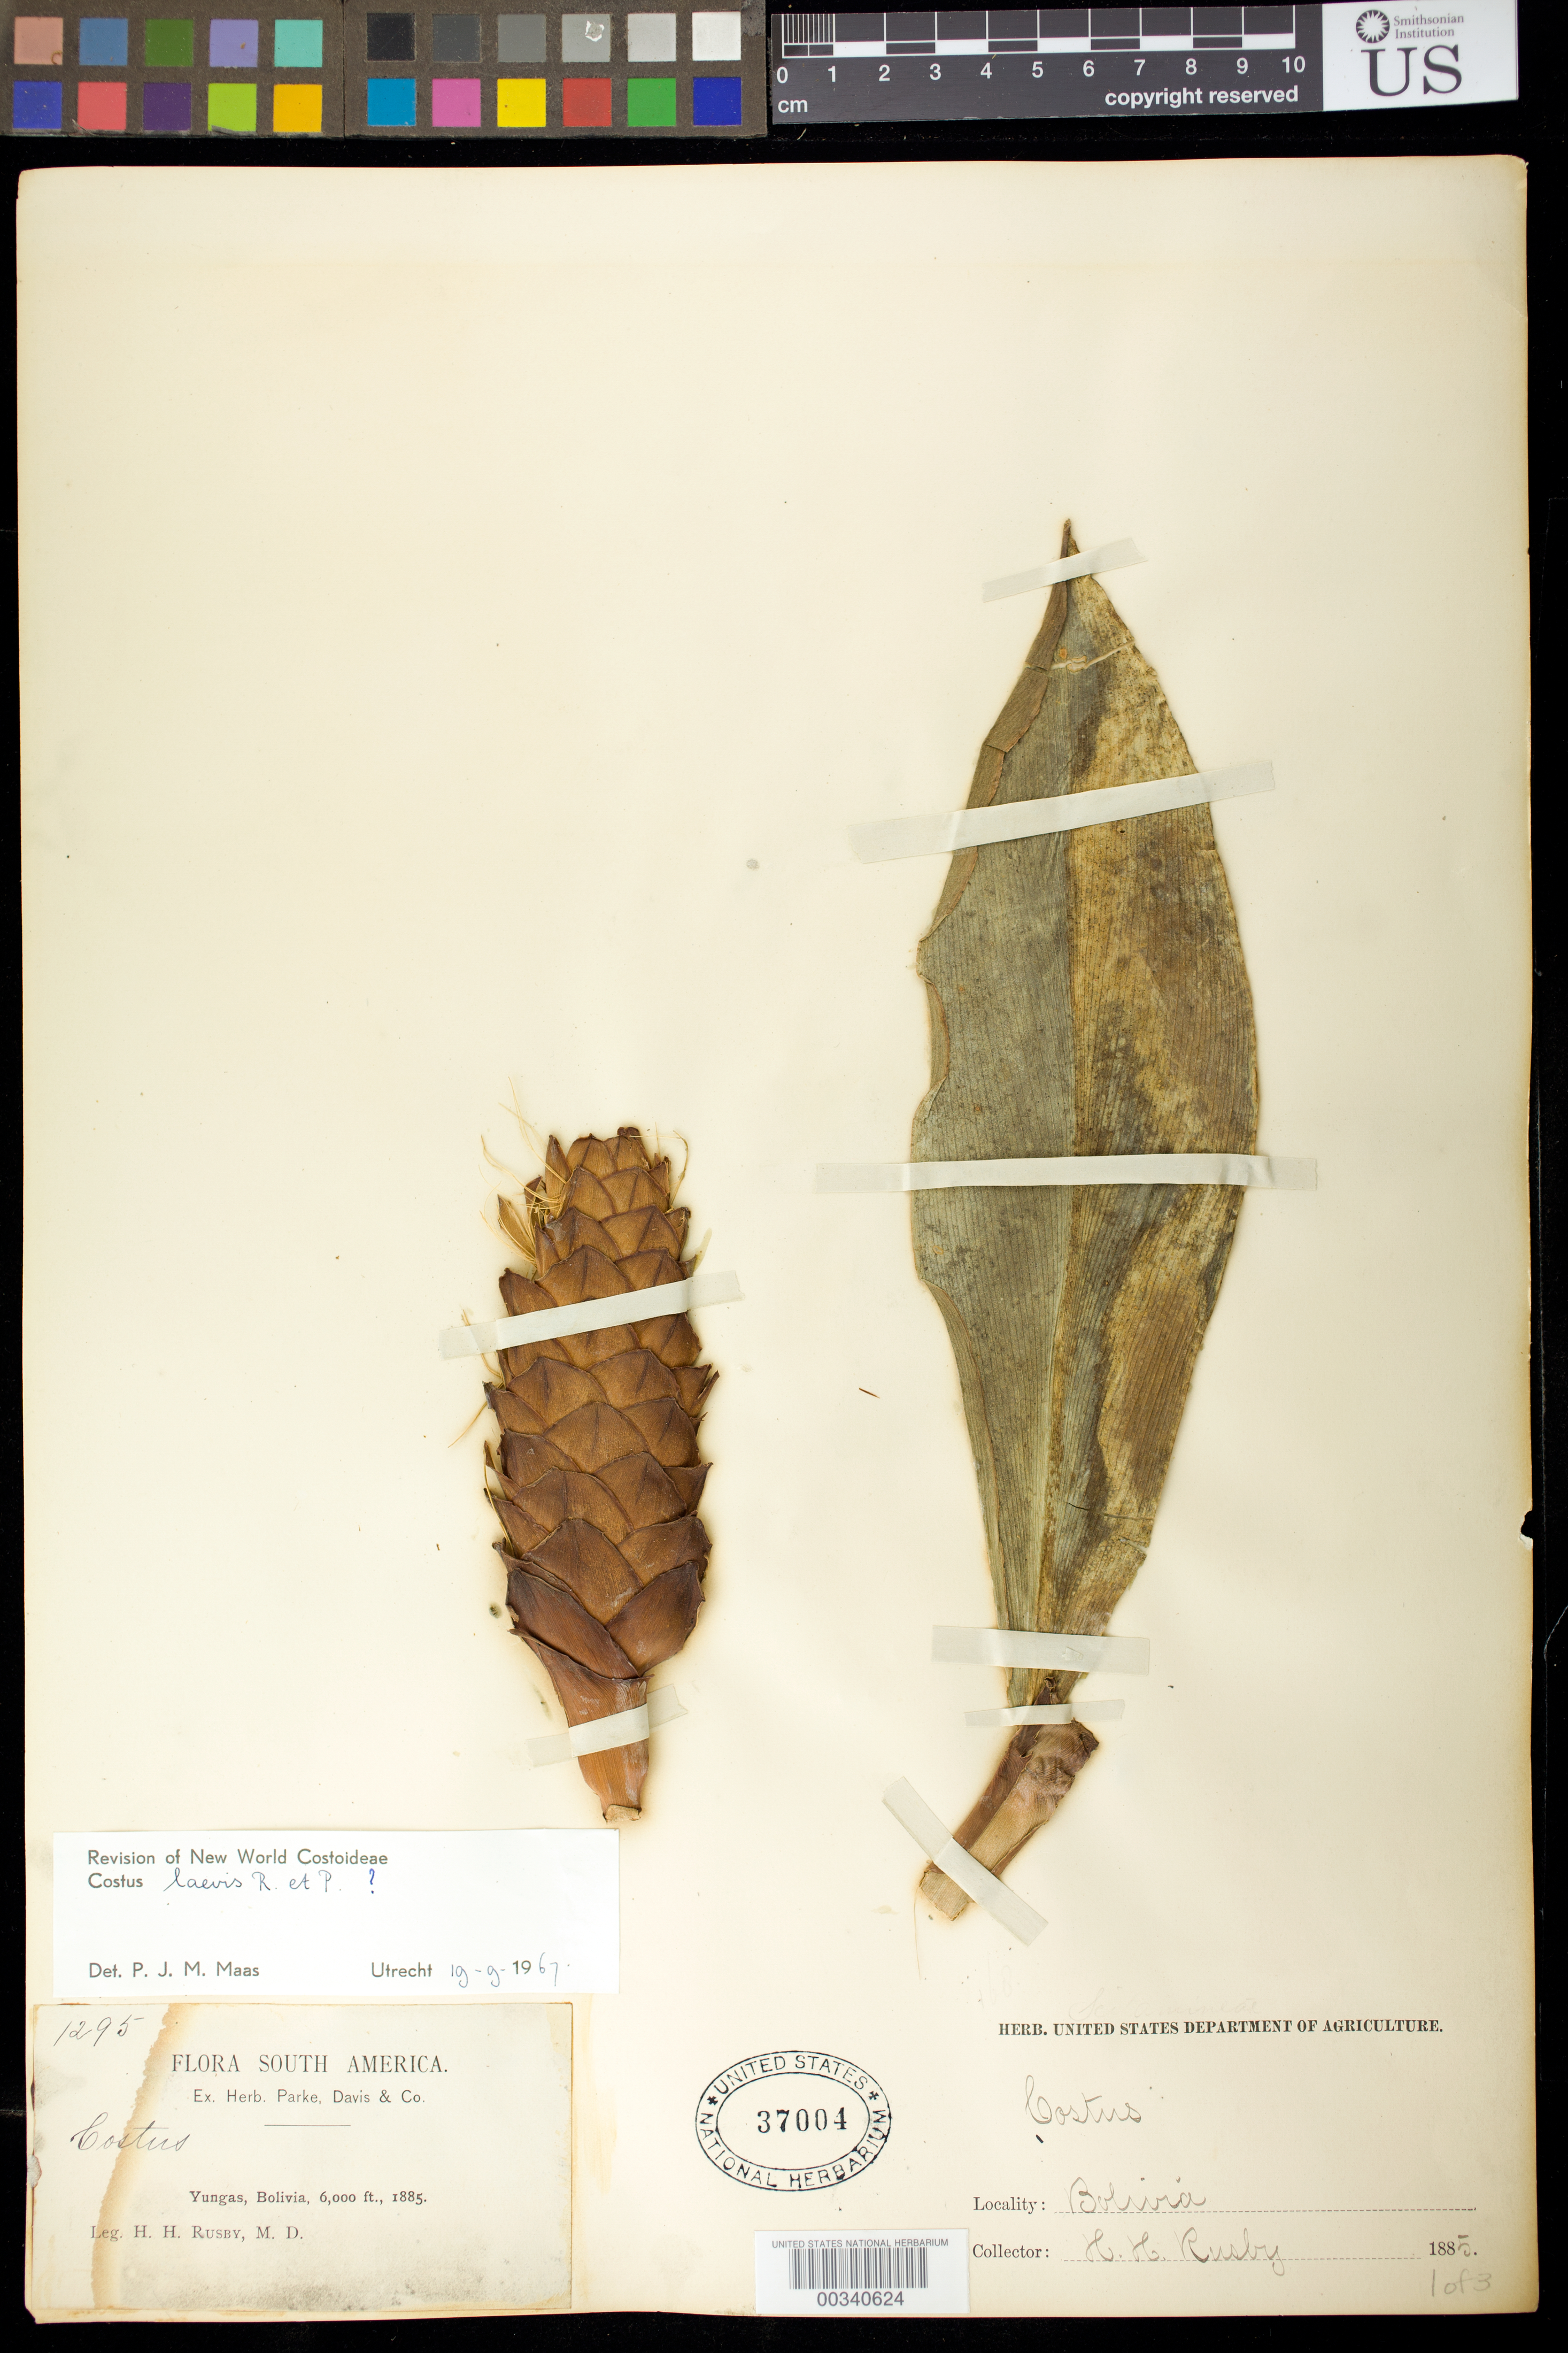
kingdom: Plantae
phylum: Tracheophyta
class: Liliopsida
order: Zingiberales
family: Costaceae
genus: Costus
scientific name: Costus laevis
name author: Ruiz & Pav.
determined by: Maas, Paul J. M.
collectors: H. H. Rusby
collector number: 1295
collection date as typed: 1885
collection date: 1885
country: Bolivia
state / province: La Paz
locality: Yungas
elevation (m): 1829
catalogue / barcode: US 37004